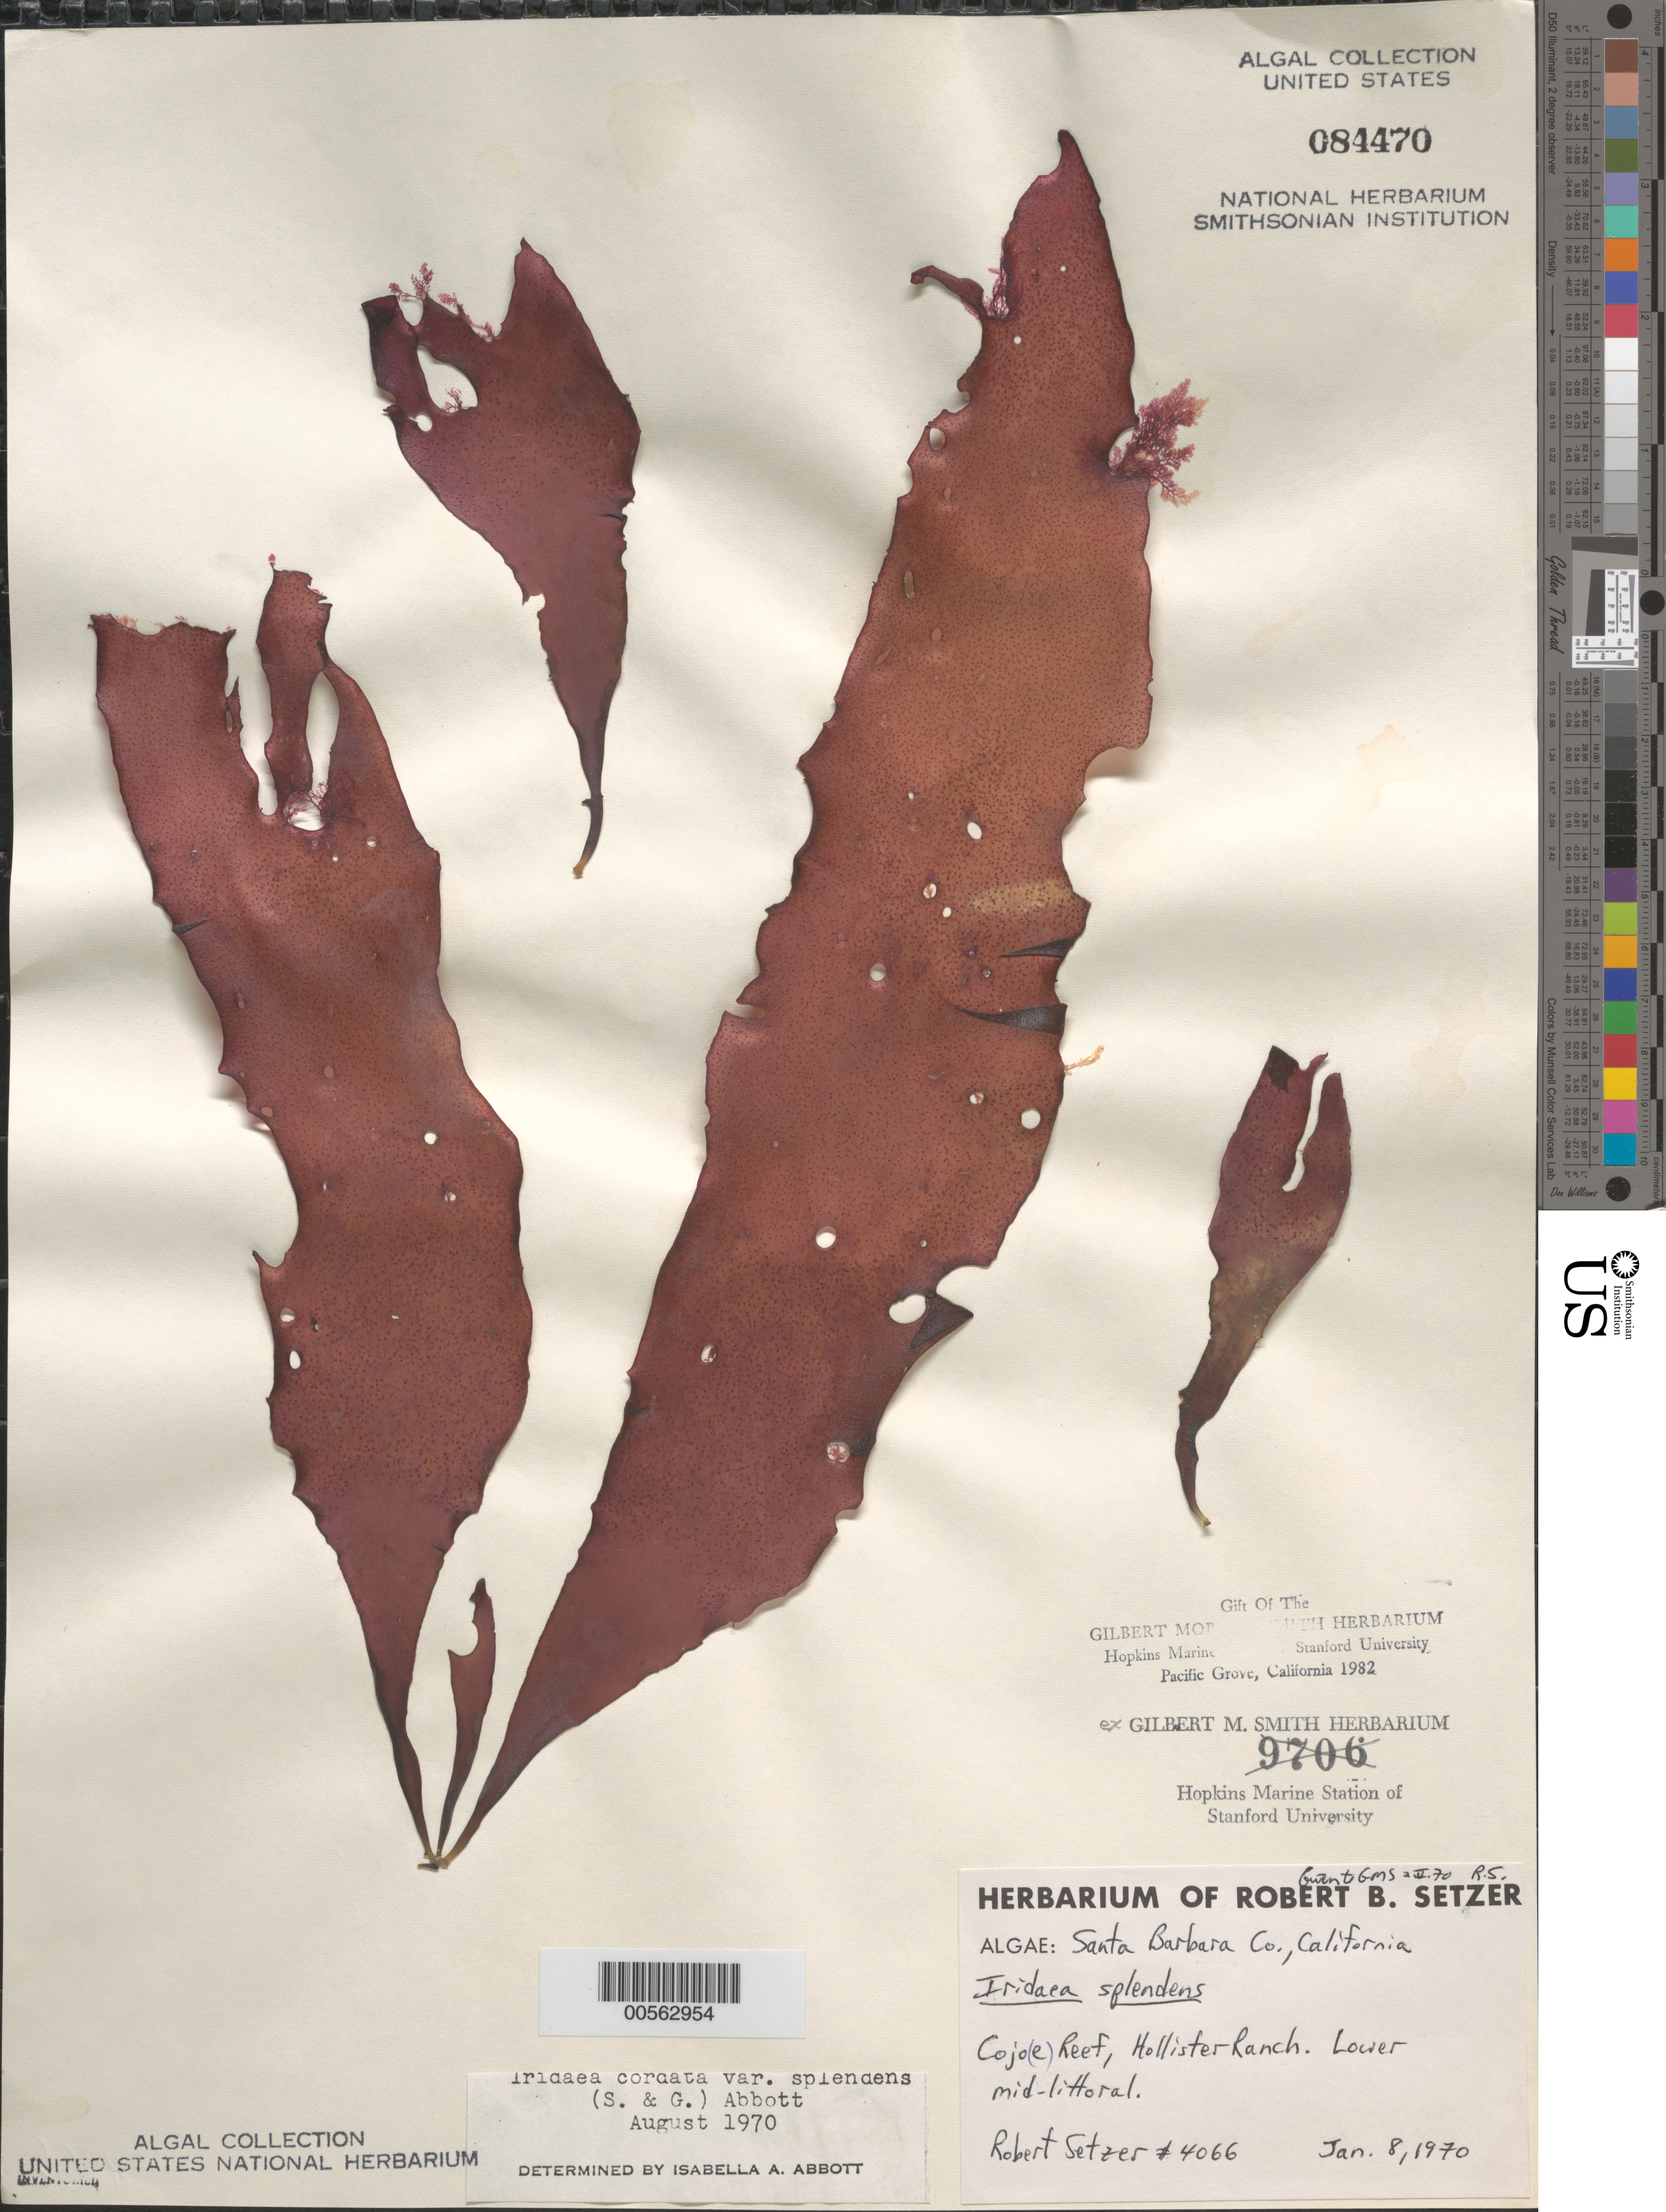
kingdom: Plantae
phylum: Rhodophyta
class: Florideophyceae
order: Gigartinales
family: Gigartinaceae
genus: Iridaea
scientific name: Iridaea cordata var. splendens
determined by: Abbott, Isabella A.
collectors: R. Setzer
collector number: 4066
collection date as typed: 08 Jan 1970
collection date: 1970-01-08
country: United States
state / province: California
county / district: Santa Barbara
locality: Cojo Reef, Hollister Ranch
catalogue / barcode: US 84470